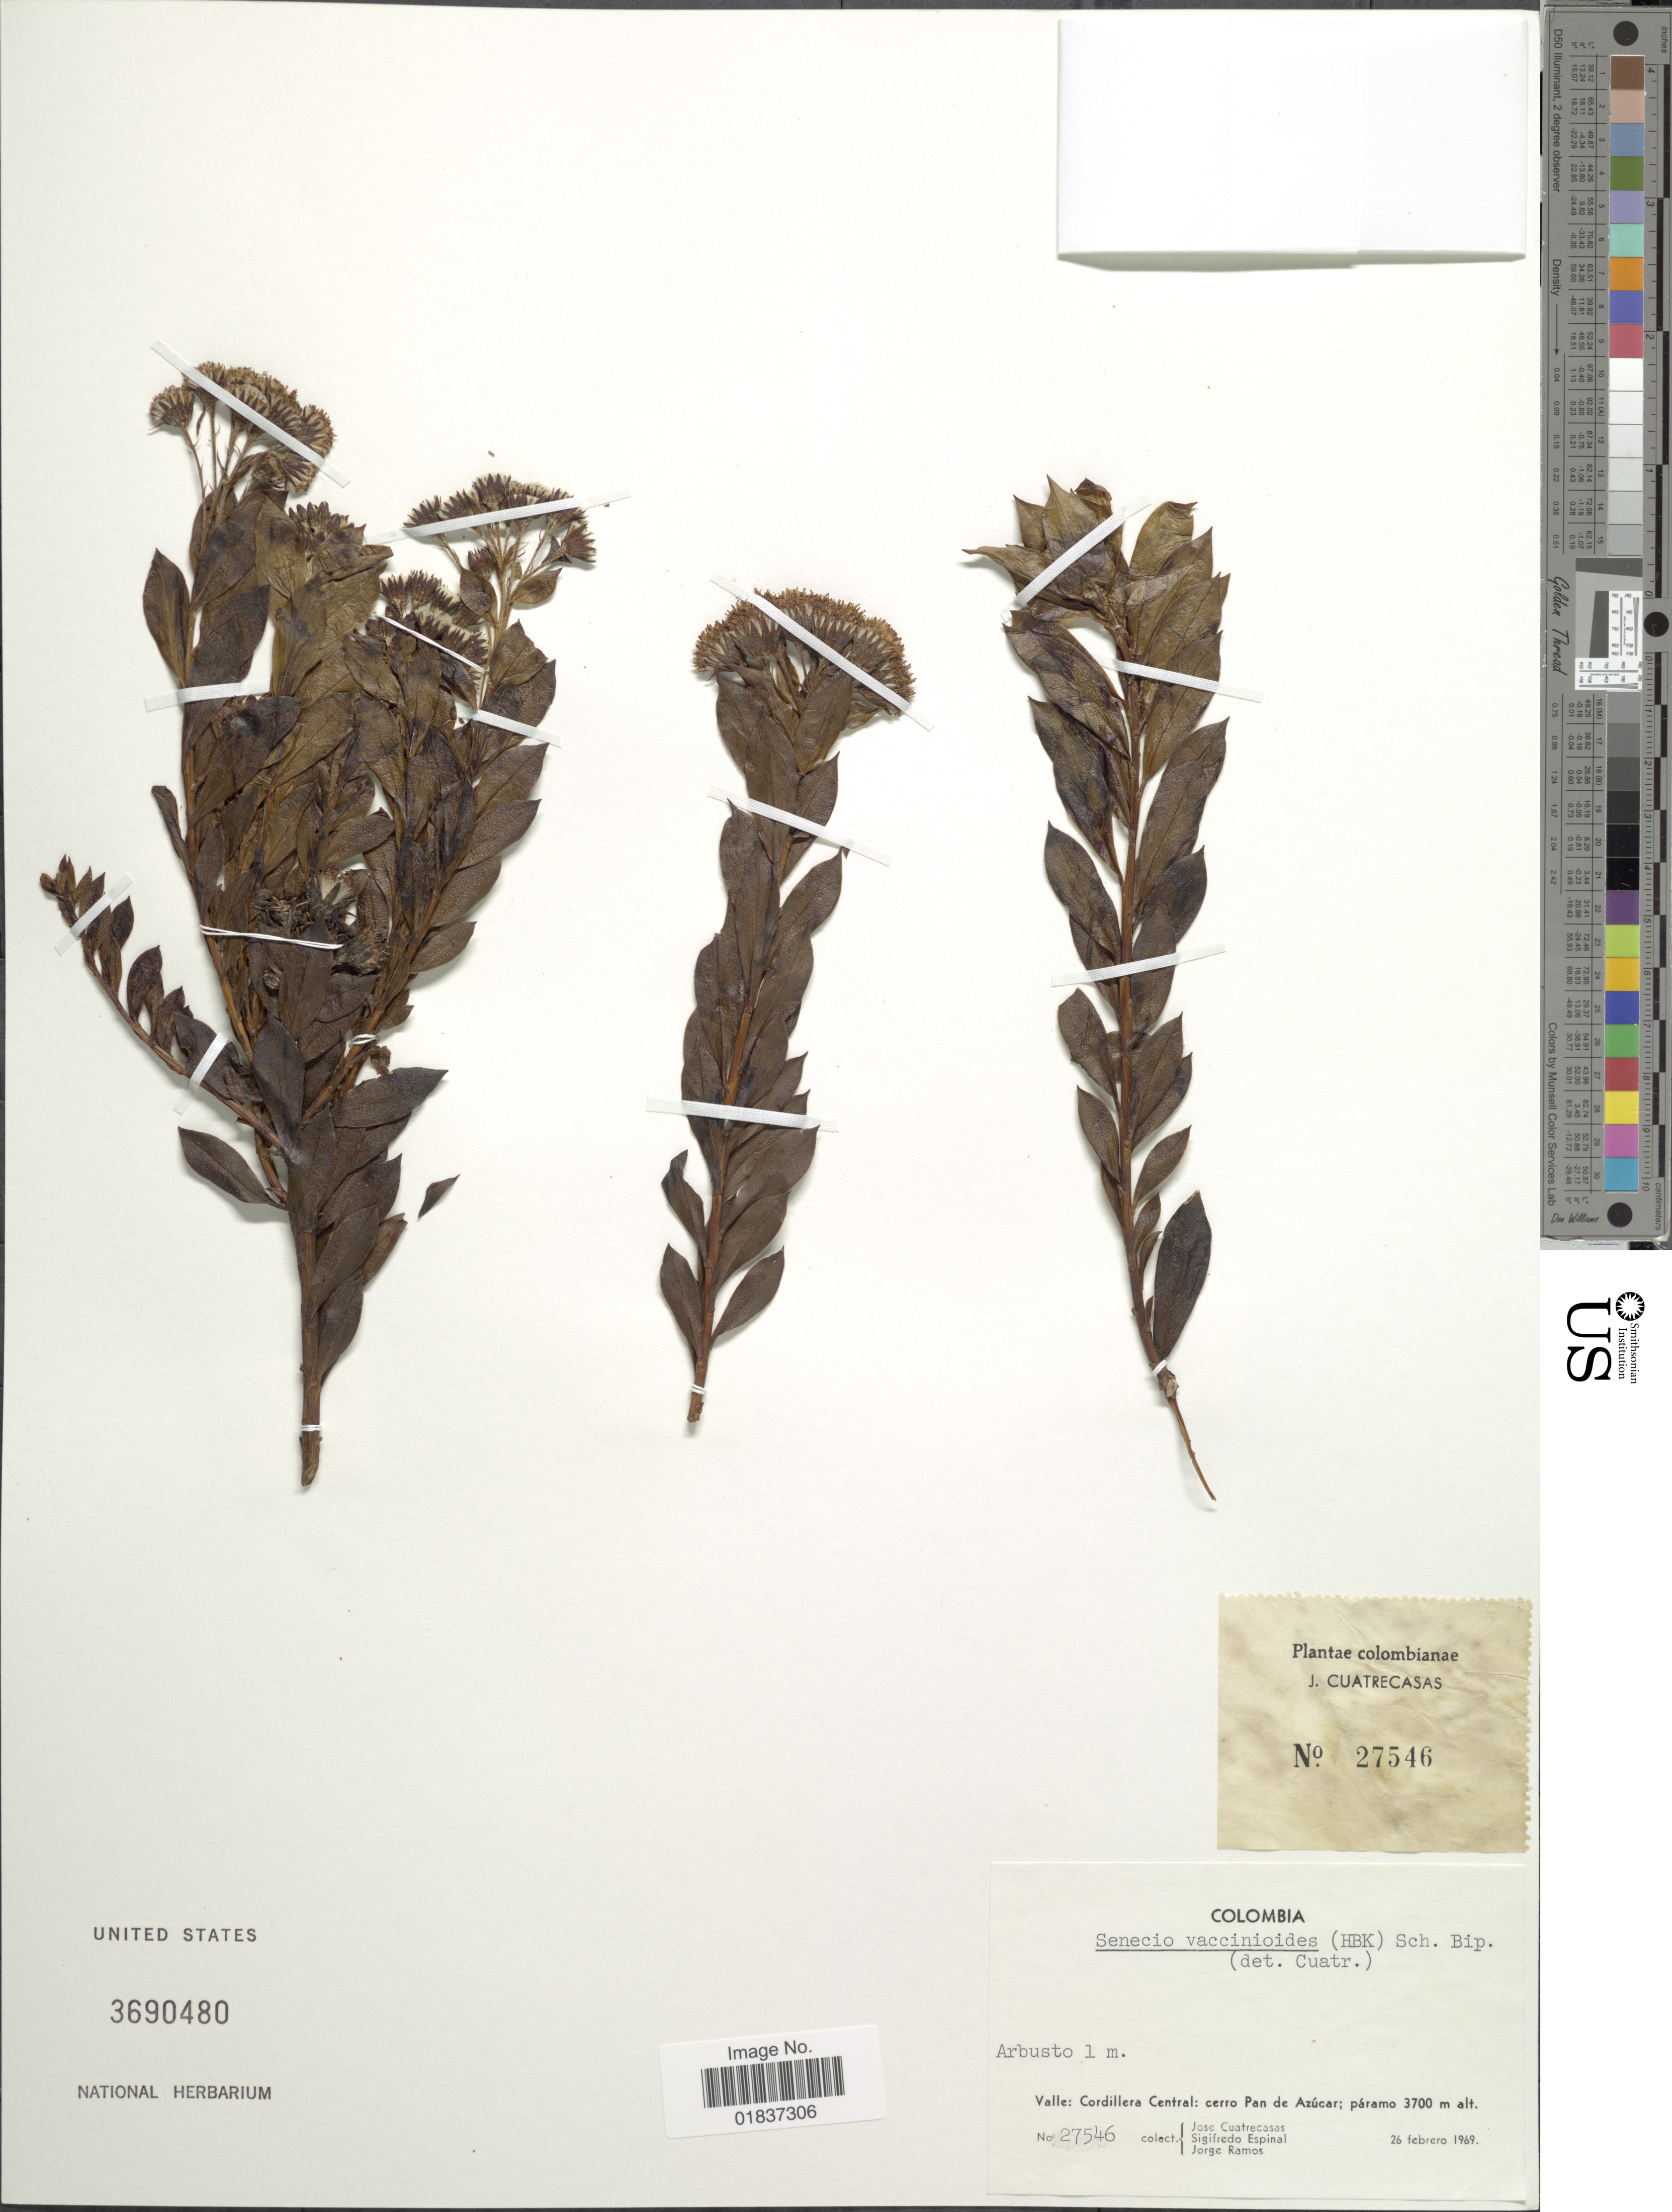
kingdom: Plantae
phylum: Tracheophyta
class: Magnoliopsida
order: Asterales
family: Asteraceae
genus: Pentacalia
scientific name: Pentacalia vaccinioides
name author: (Kunth) Cuatrec.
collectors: J. Cuatrecasas, S. T. Espinal & J. Ramos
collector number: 27546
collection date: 1969-02-26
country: Colombia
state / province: Valle del Cauca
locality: Valle: Cordillera Central: cerro Pan de Azucar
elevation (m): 3700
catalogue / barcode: US 3690480